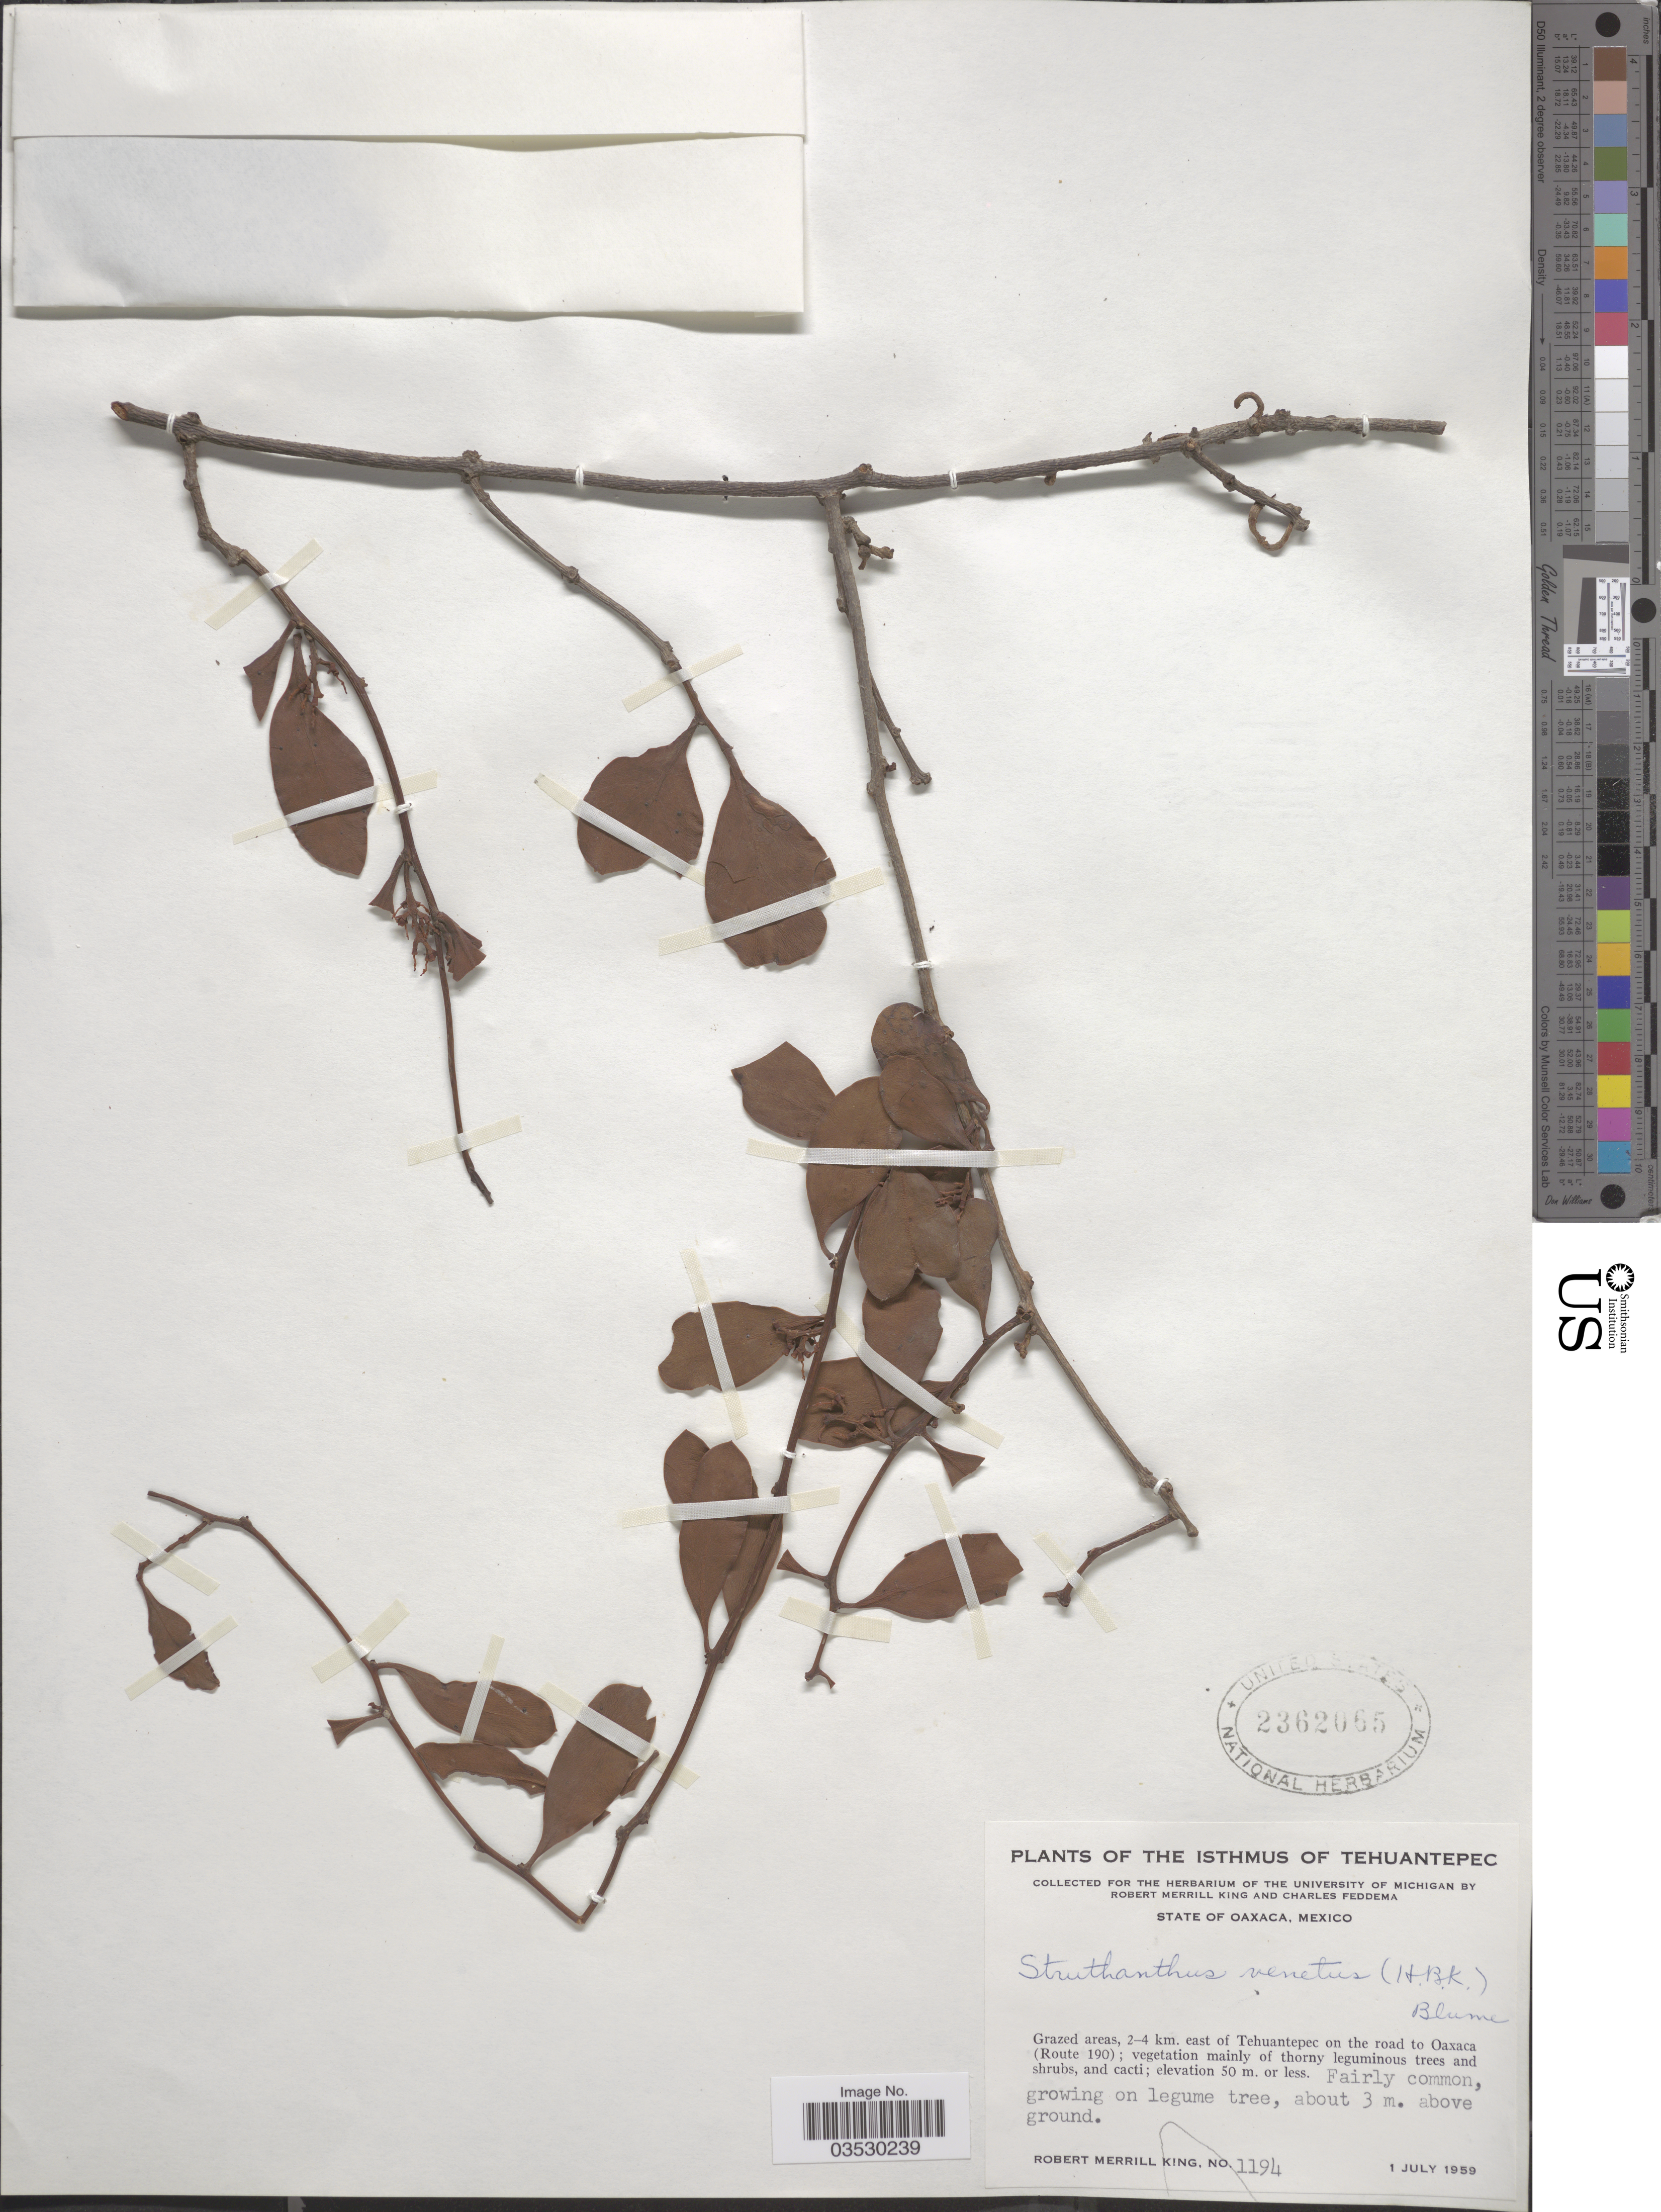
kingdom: Plantae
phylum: Tracheophyta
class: Magnoliopsida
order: Santalales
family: Loranthaceae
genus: Struthanthus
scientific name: Struthanthus venetus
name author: (Kunth) Blume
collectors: R. M. King & C. Feddema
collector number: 1194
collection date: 1959-07-01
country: Mexico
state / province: Oaxaca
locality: Isthmus of Tehuantepec. 2-4 km. east of Tehuantepec on the road to Oaxaca (Route 190).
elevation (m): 50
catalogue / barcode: US 2362065